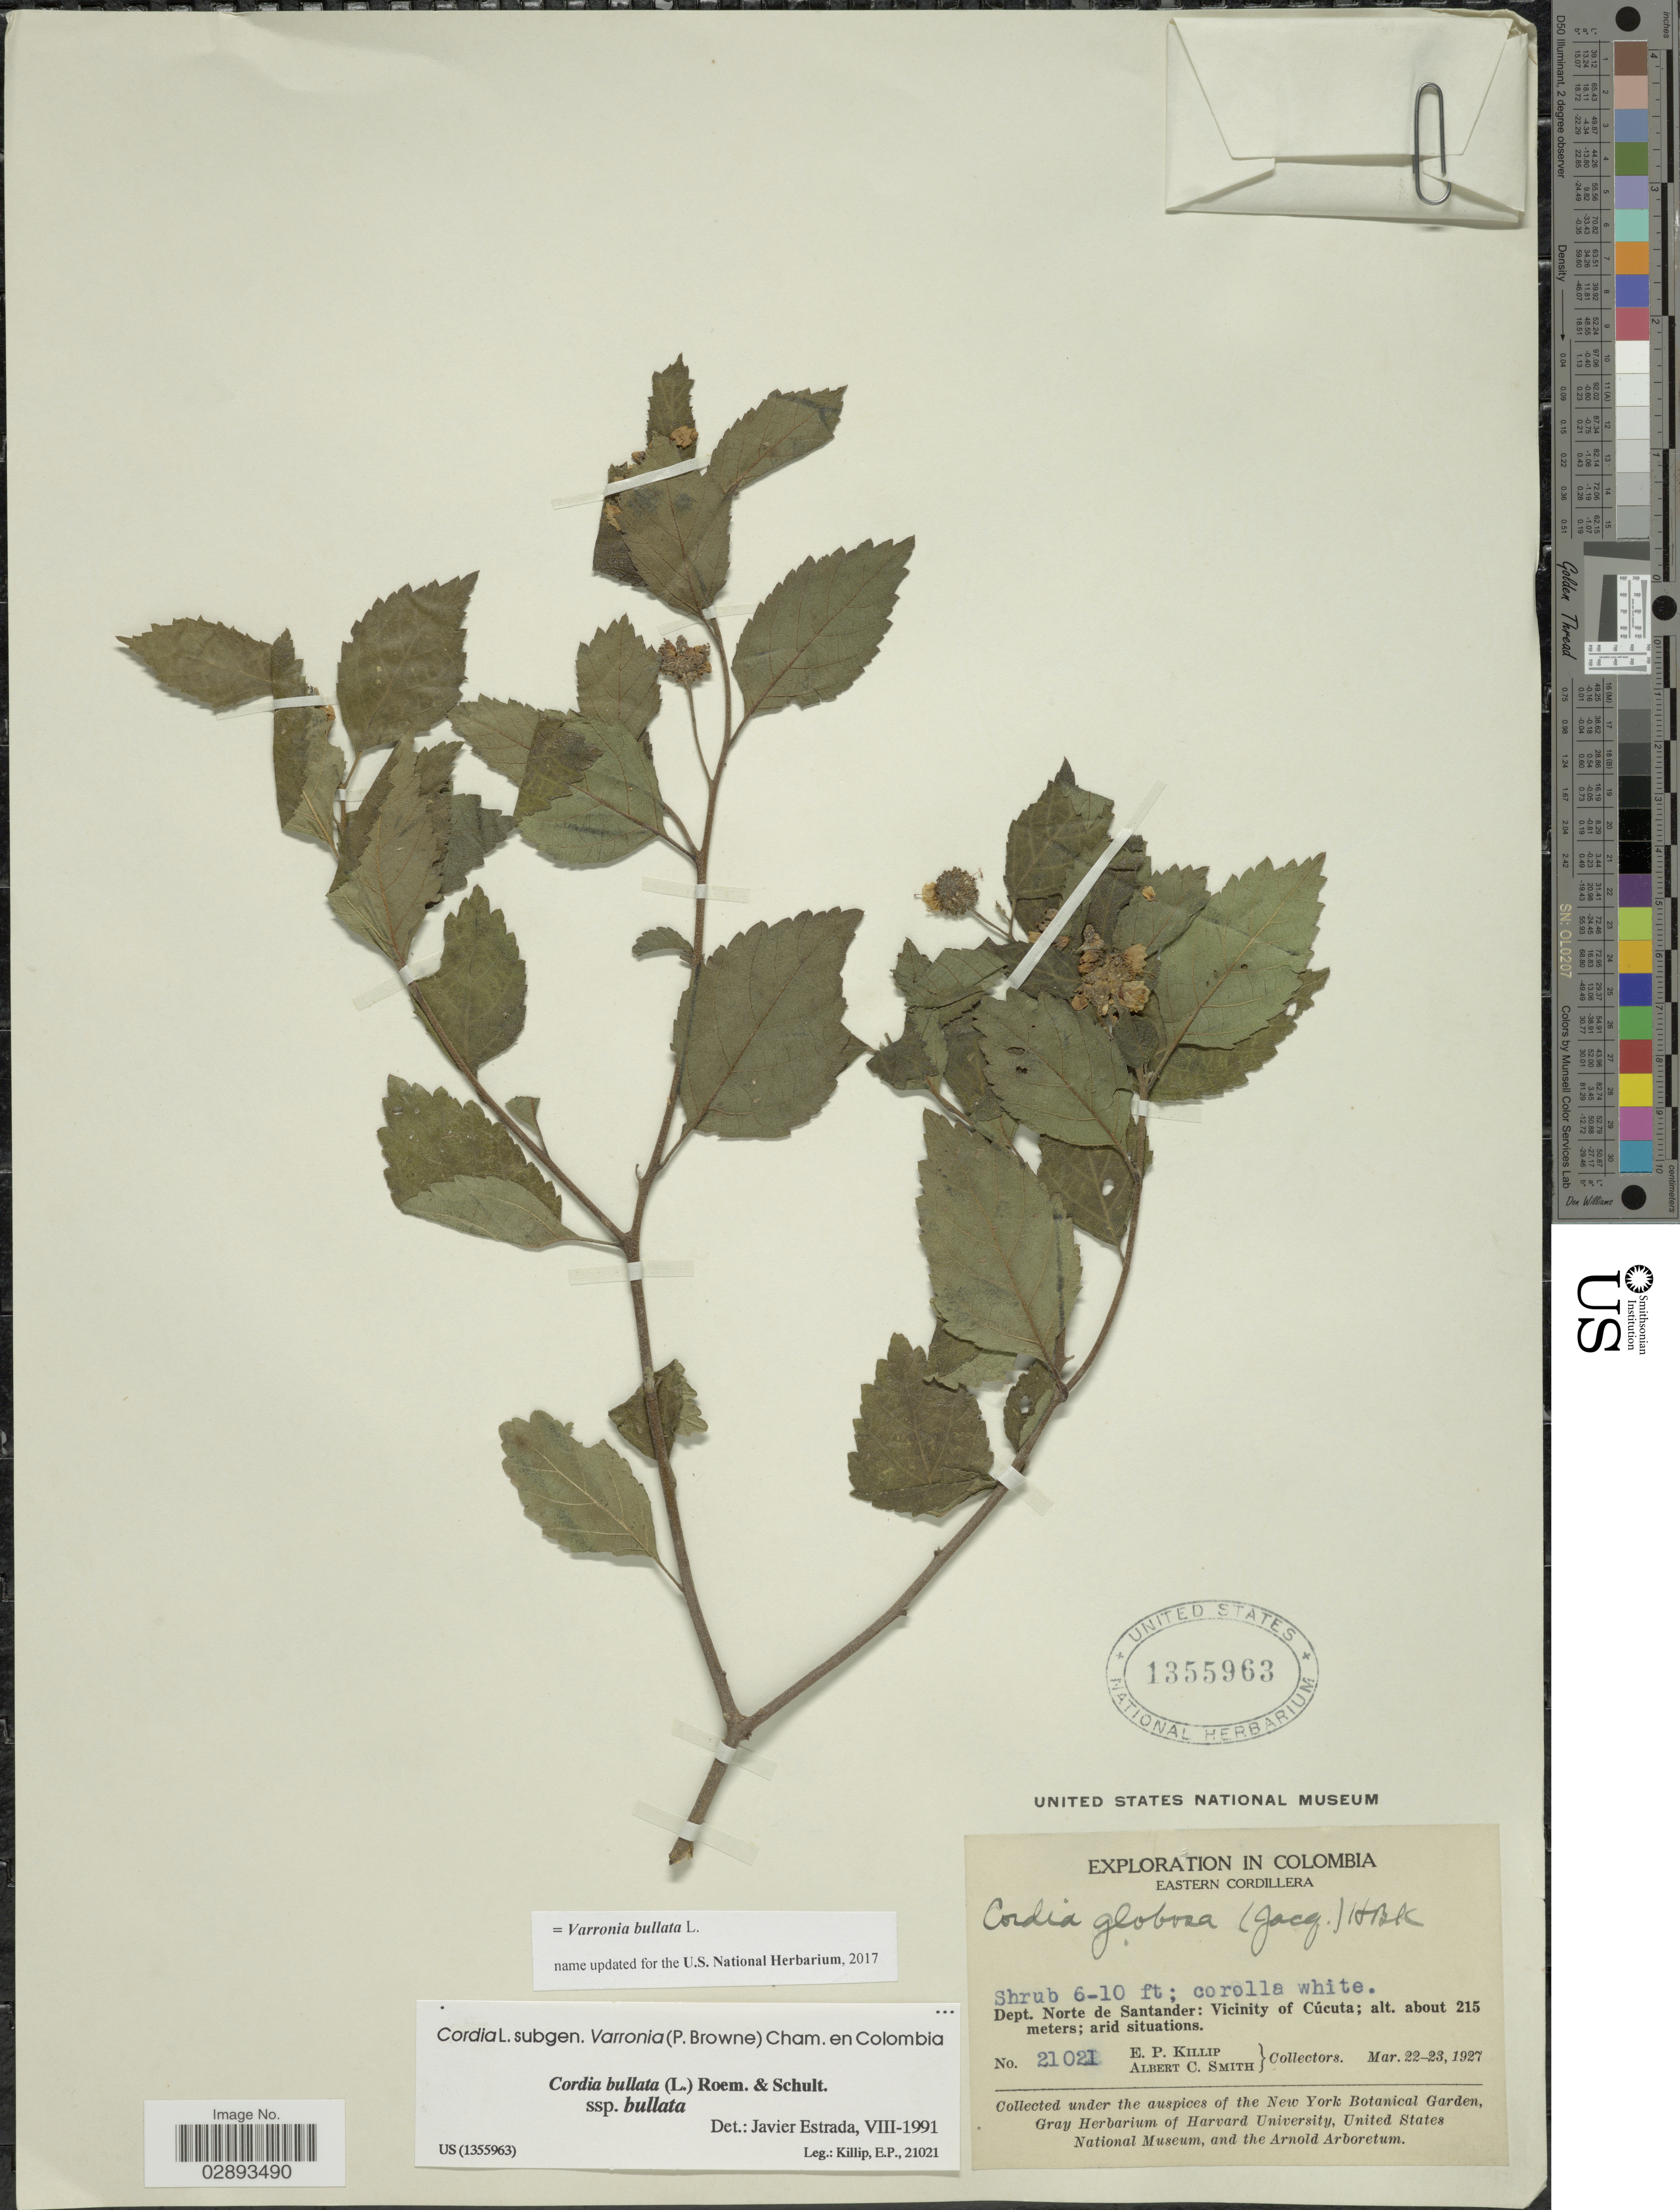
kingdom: Plantae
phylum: Tracheophyta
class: Magnoliopsida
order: Boraginales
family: Cordiaceae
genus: Varronia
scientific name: Varronia bullata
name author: L.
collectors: E. P. Killip & A. C. Smith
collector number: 21021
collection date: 1927-03-22/1927-03-23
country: Colombia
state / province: Norte de Santander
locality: Eastern Cordillera, Dept. Norte de Santander: Vicinity of Cúcuta.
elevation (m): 215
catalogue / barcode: US 1355963